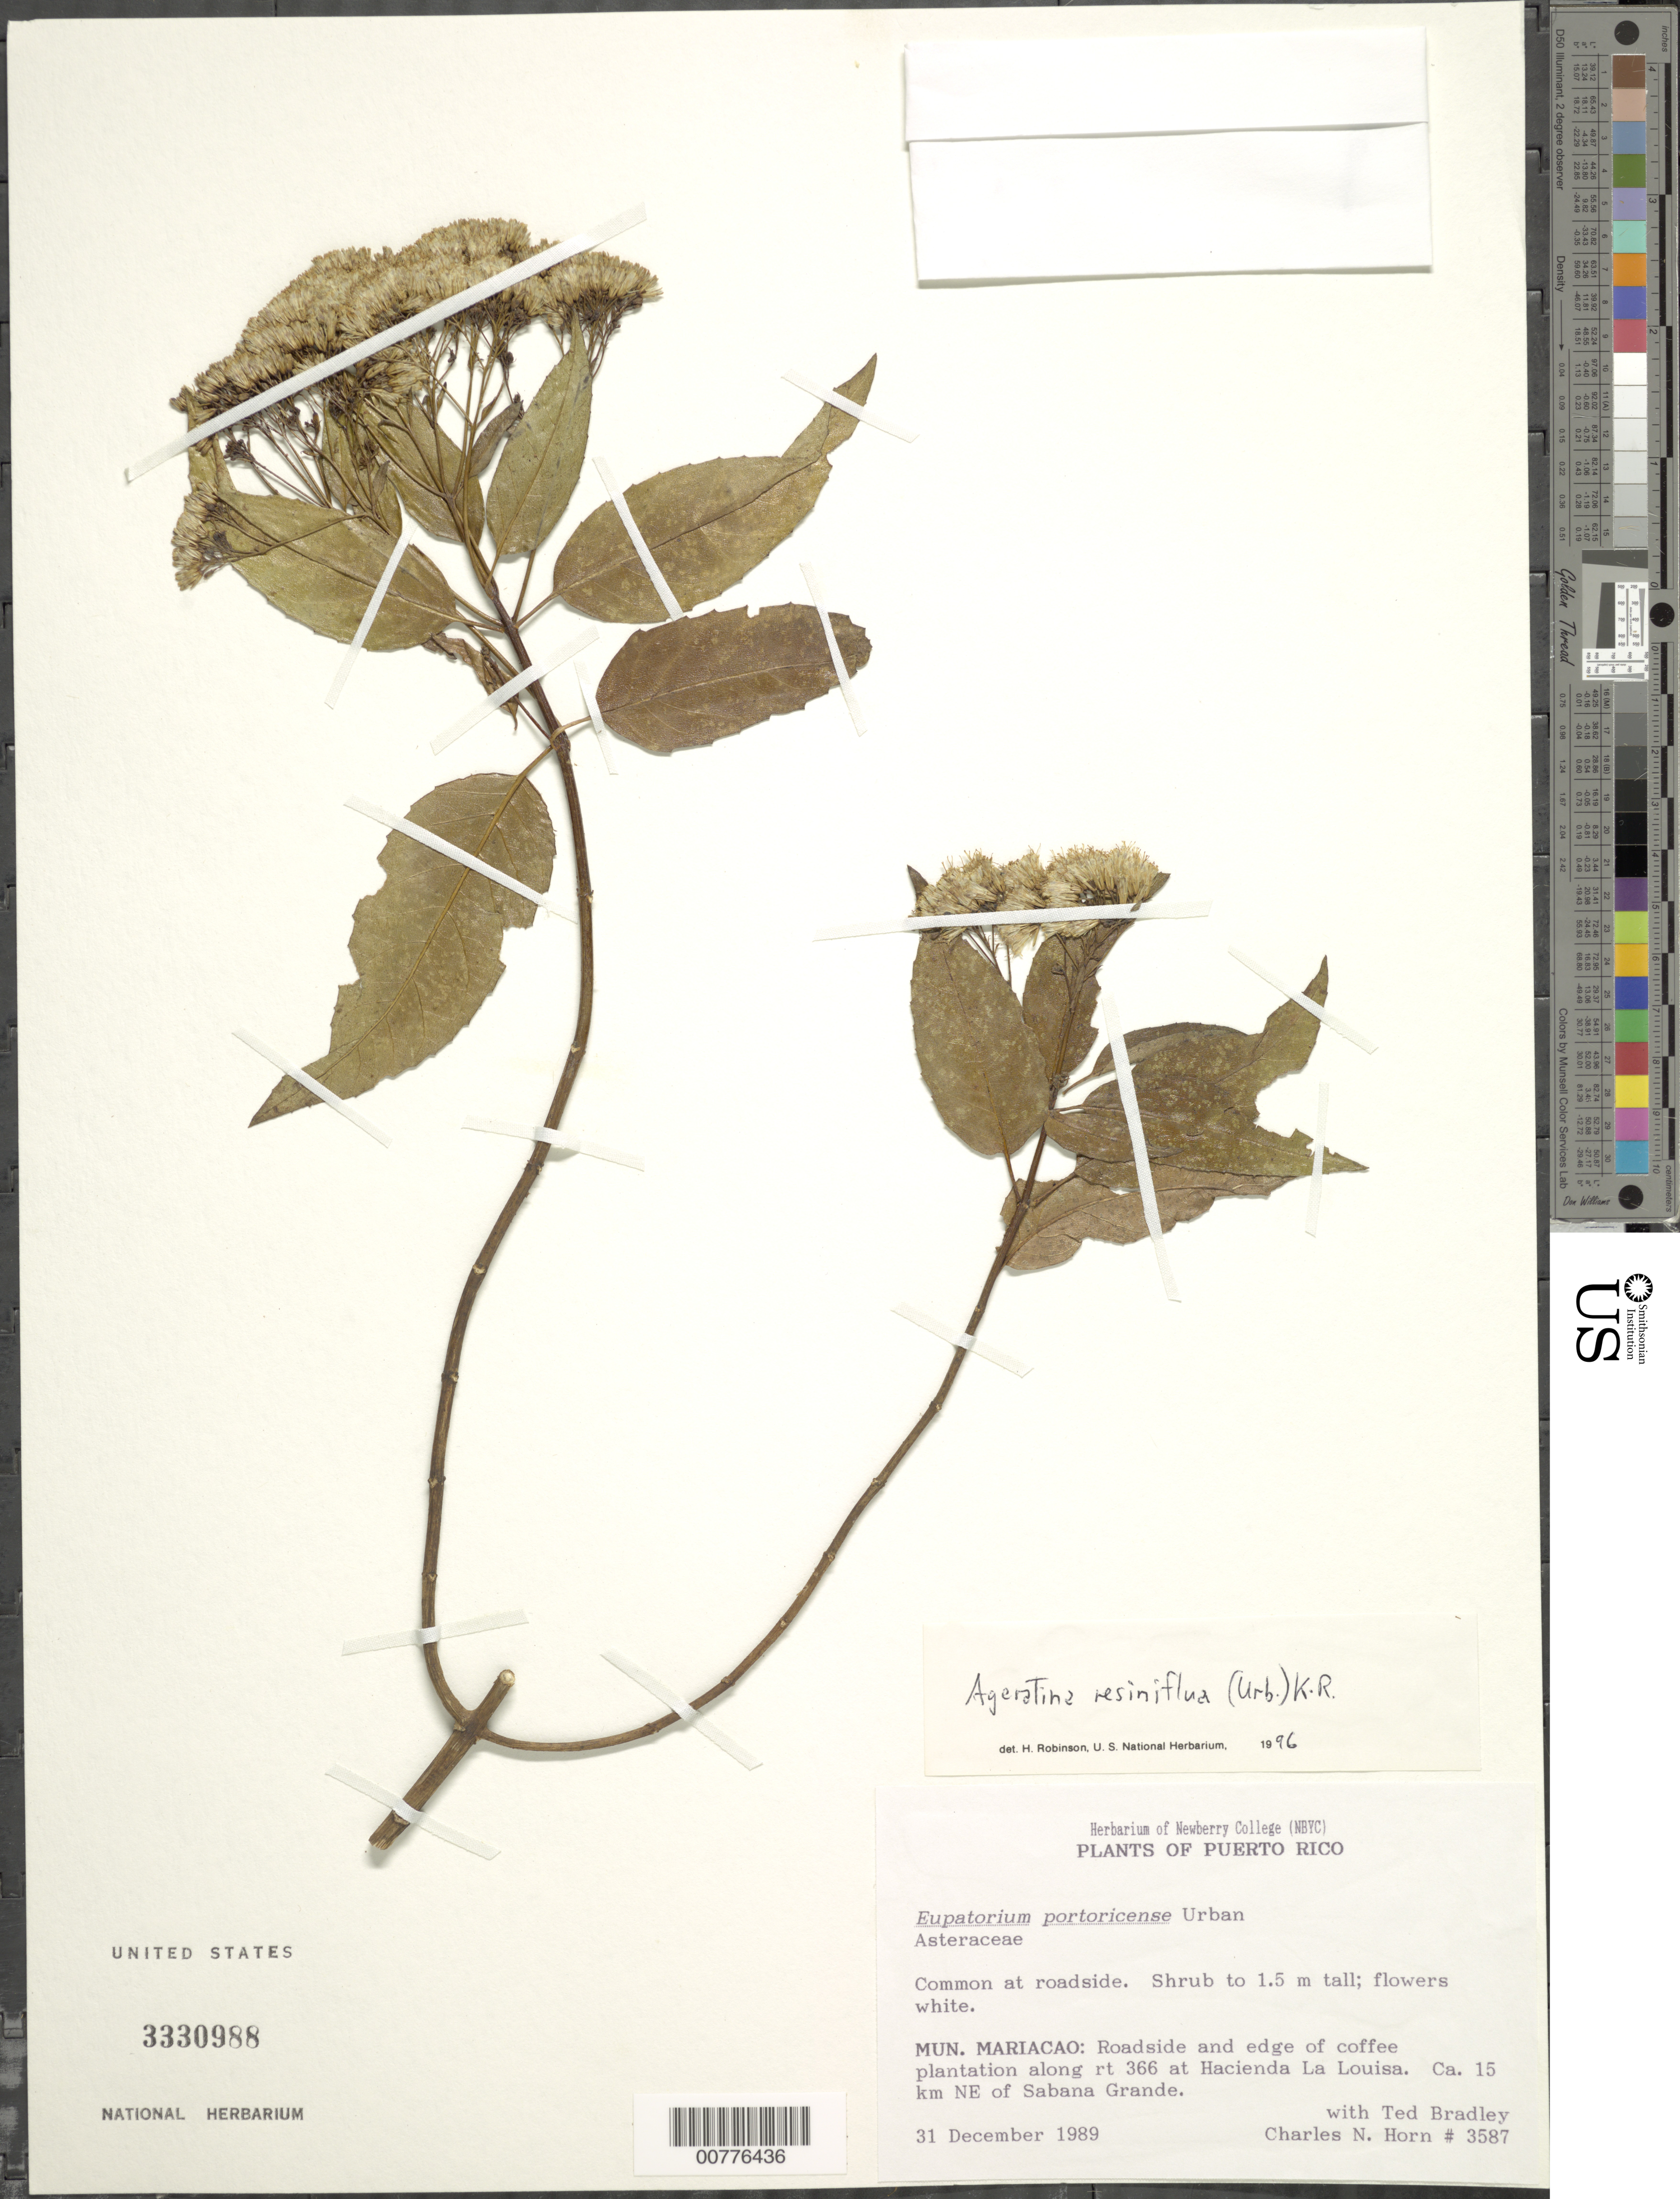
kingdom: Plantae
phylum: Tracheophyta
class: Magnoliopsida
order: Asterales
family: Asteraceae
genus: Ageratina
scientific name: Ageratina resiniflua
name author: (Urb.) R.M. King & H. Rob.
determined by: Robinson, Harold E., (US)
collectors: C. N. Horn & T. Bradley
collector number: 3587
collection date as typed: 31 Dec 1989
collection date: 1989-12-31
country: Puerto Rico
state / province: Maricao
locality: Maricao: Roadside and edge of coffee plantation along route 366 at Hacienda La Louisa; ca. 15 km NE of Sabana Grande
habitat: Common at roadside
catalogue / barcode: US 3330988